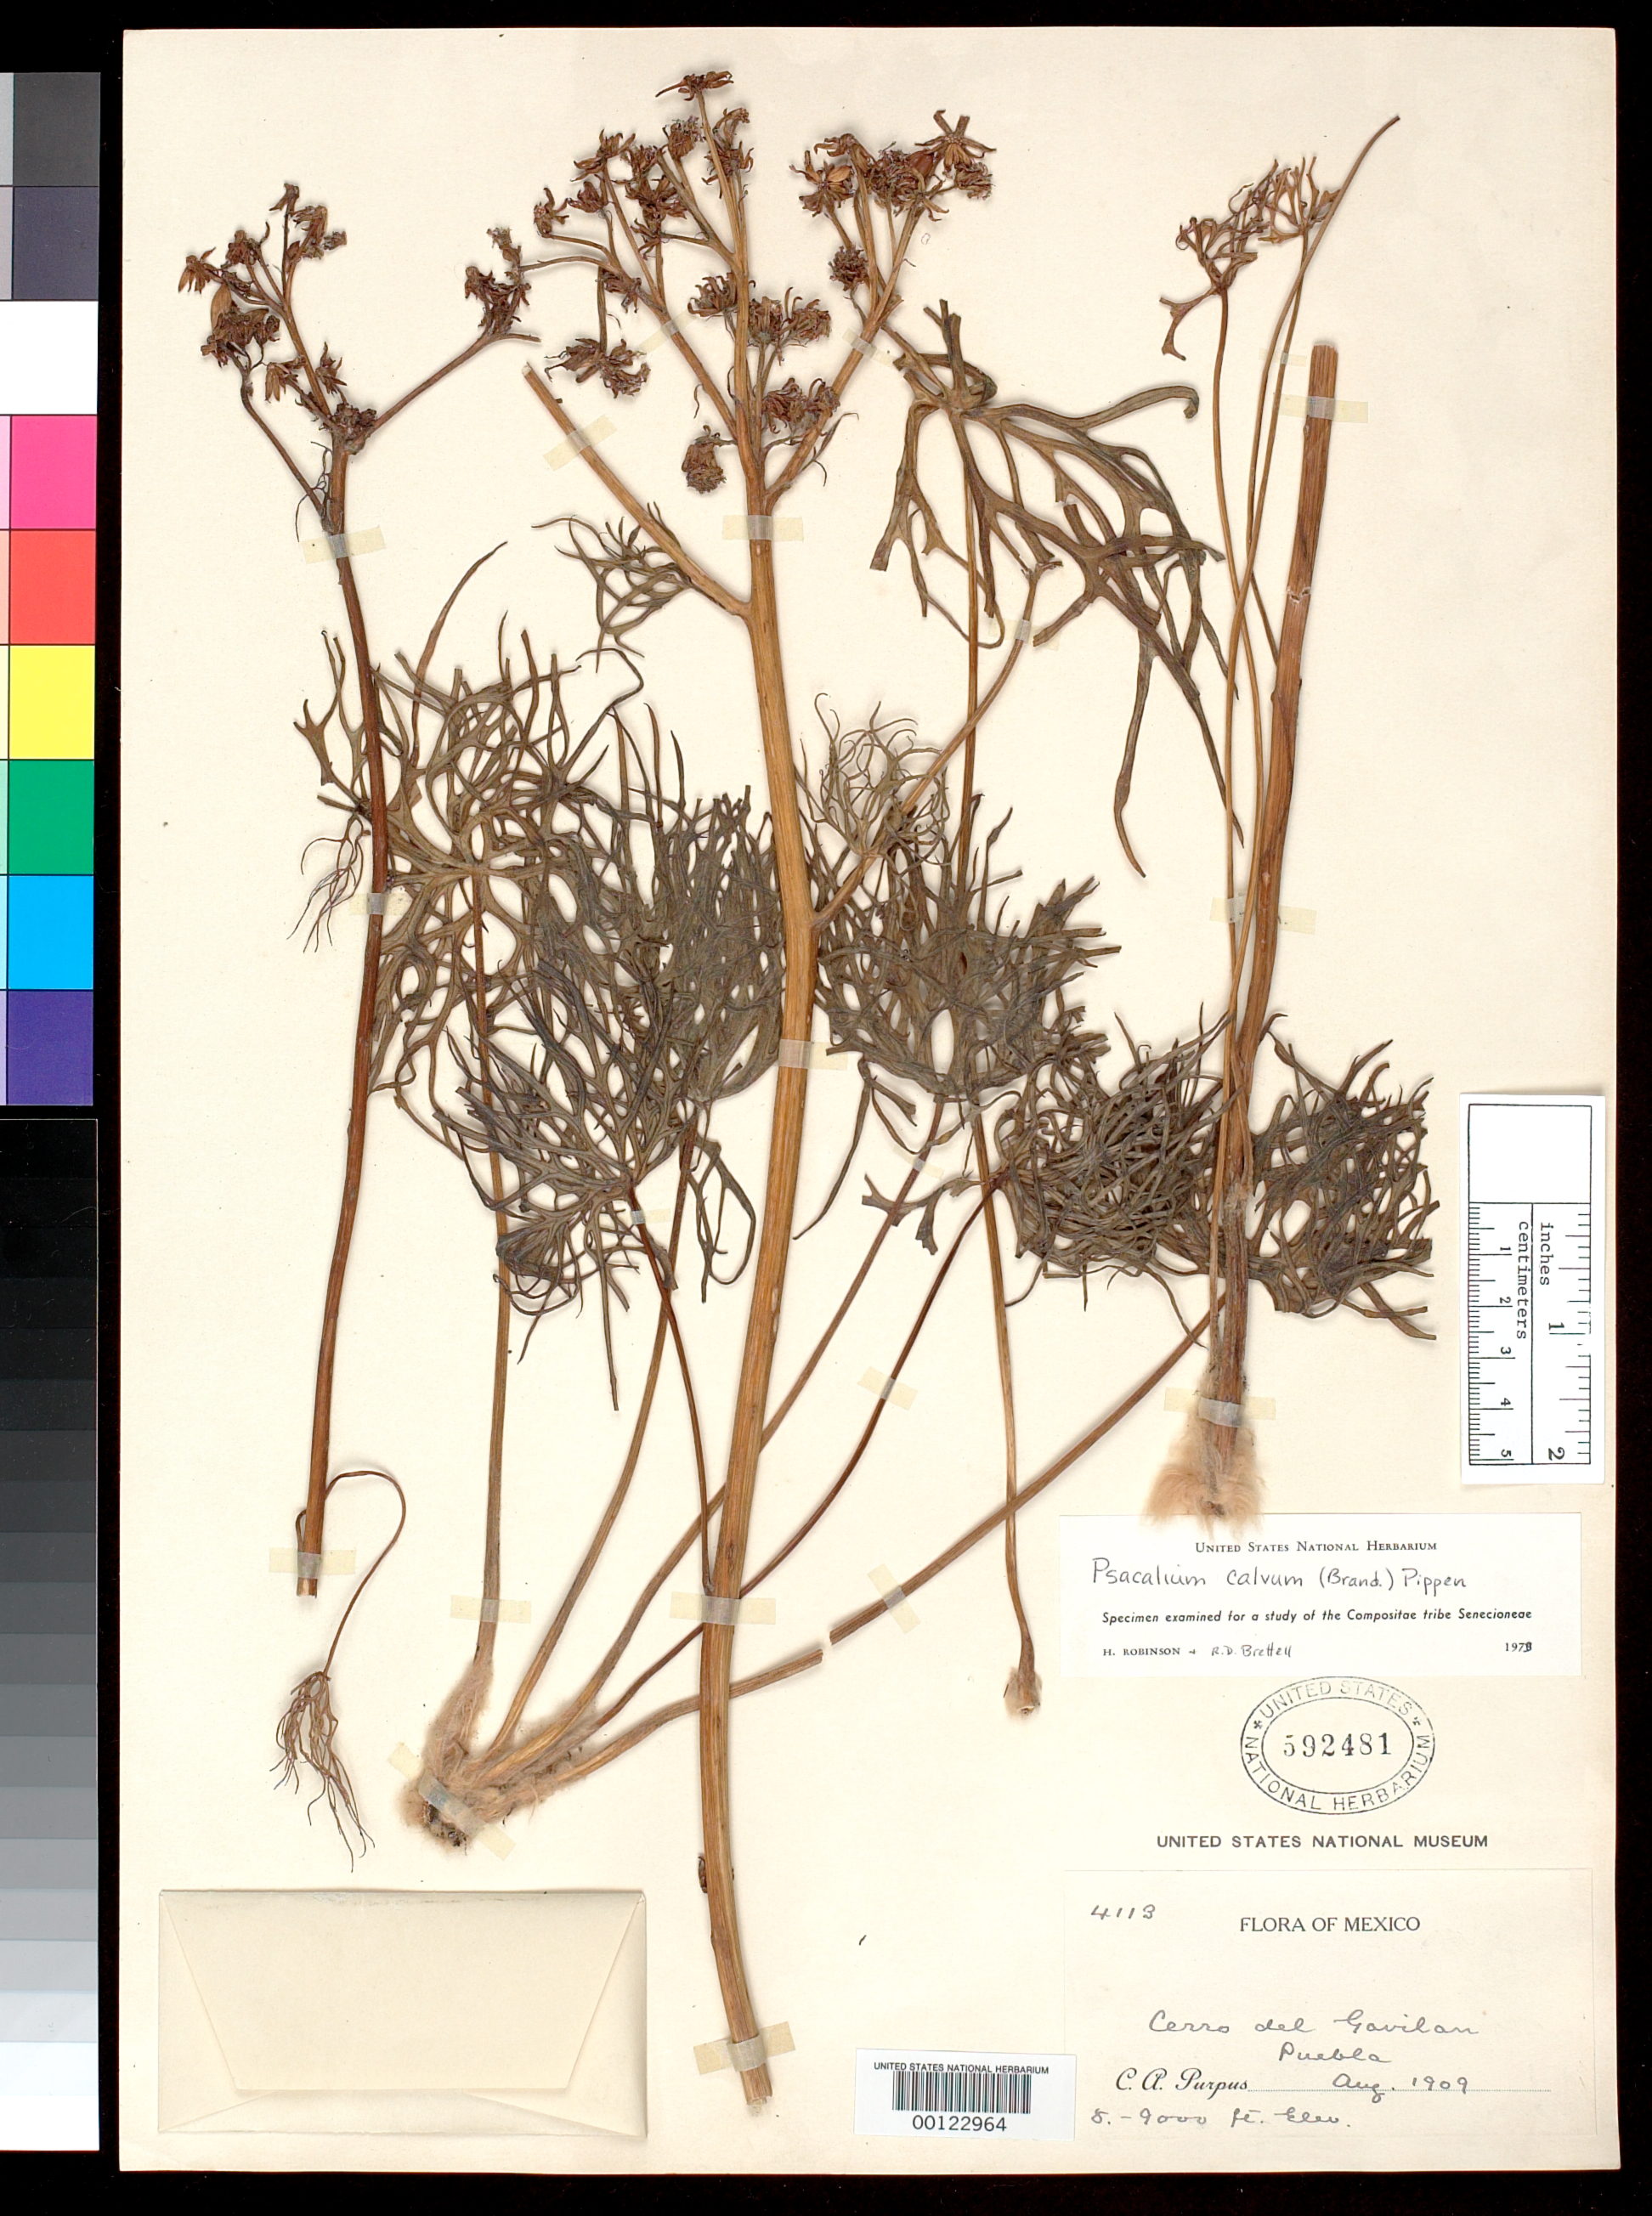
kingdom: Plantae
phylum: Tracheophyta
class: Magnoliopsida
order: Asterales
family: Asteraceae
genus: Cacalia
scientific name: Cacalia calva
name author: Brandegee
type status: Isotype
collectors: C. A. Purpus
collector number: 4113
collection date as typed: Aug 1909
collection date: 1909-08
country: Mexico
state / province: Puebla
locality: Cerro del Gavilan.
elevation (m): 2438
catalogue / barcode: US 592481